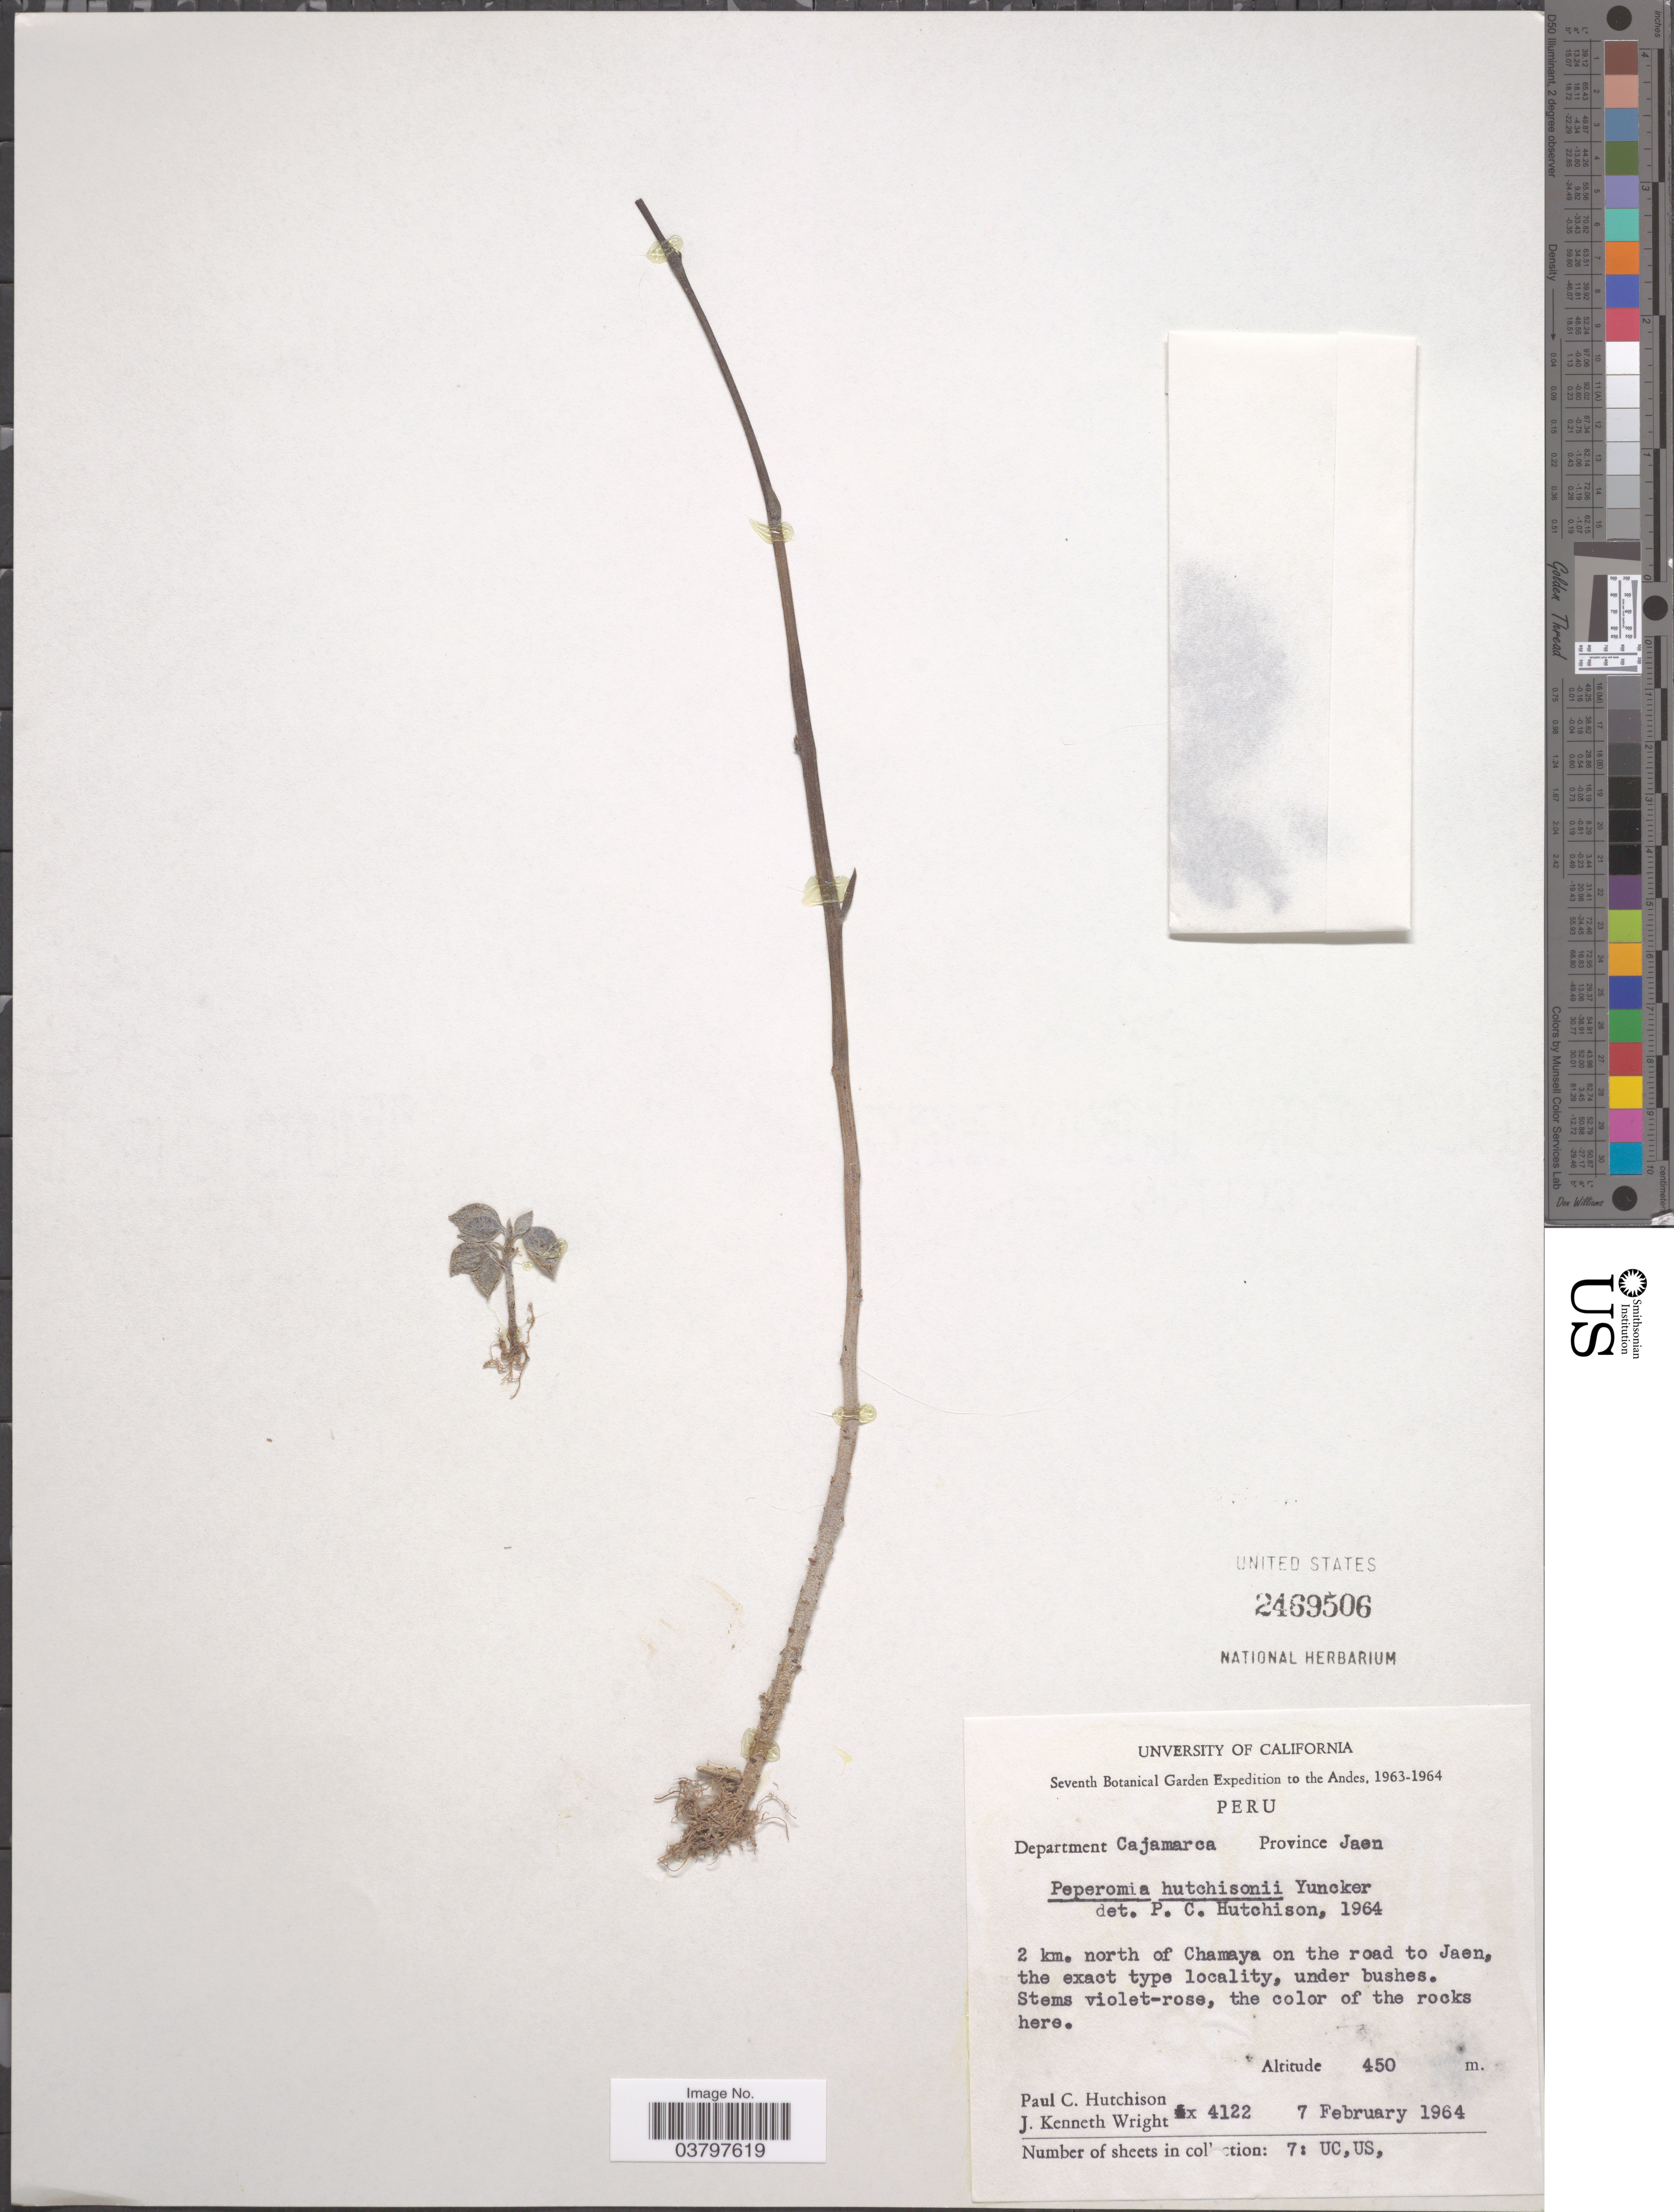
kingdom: Plantae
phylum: Tracheophyta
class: Magnoliopsida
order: Piperales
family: Piperaceae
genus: Peperomia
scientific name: Peperomia hutchisonii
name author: Yunck.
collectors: P. C. Hutchison & J. K. Wright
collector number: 4122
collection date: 1964-02-07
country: Peru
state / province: Cajamarca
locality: The Andes. Department Cajamarca Province Jaen. 2 km. north of Chamaya on the road to Jaen, the exact type locality.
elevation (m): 450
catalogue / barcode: US 2469506